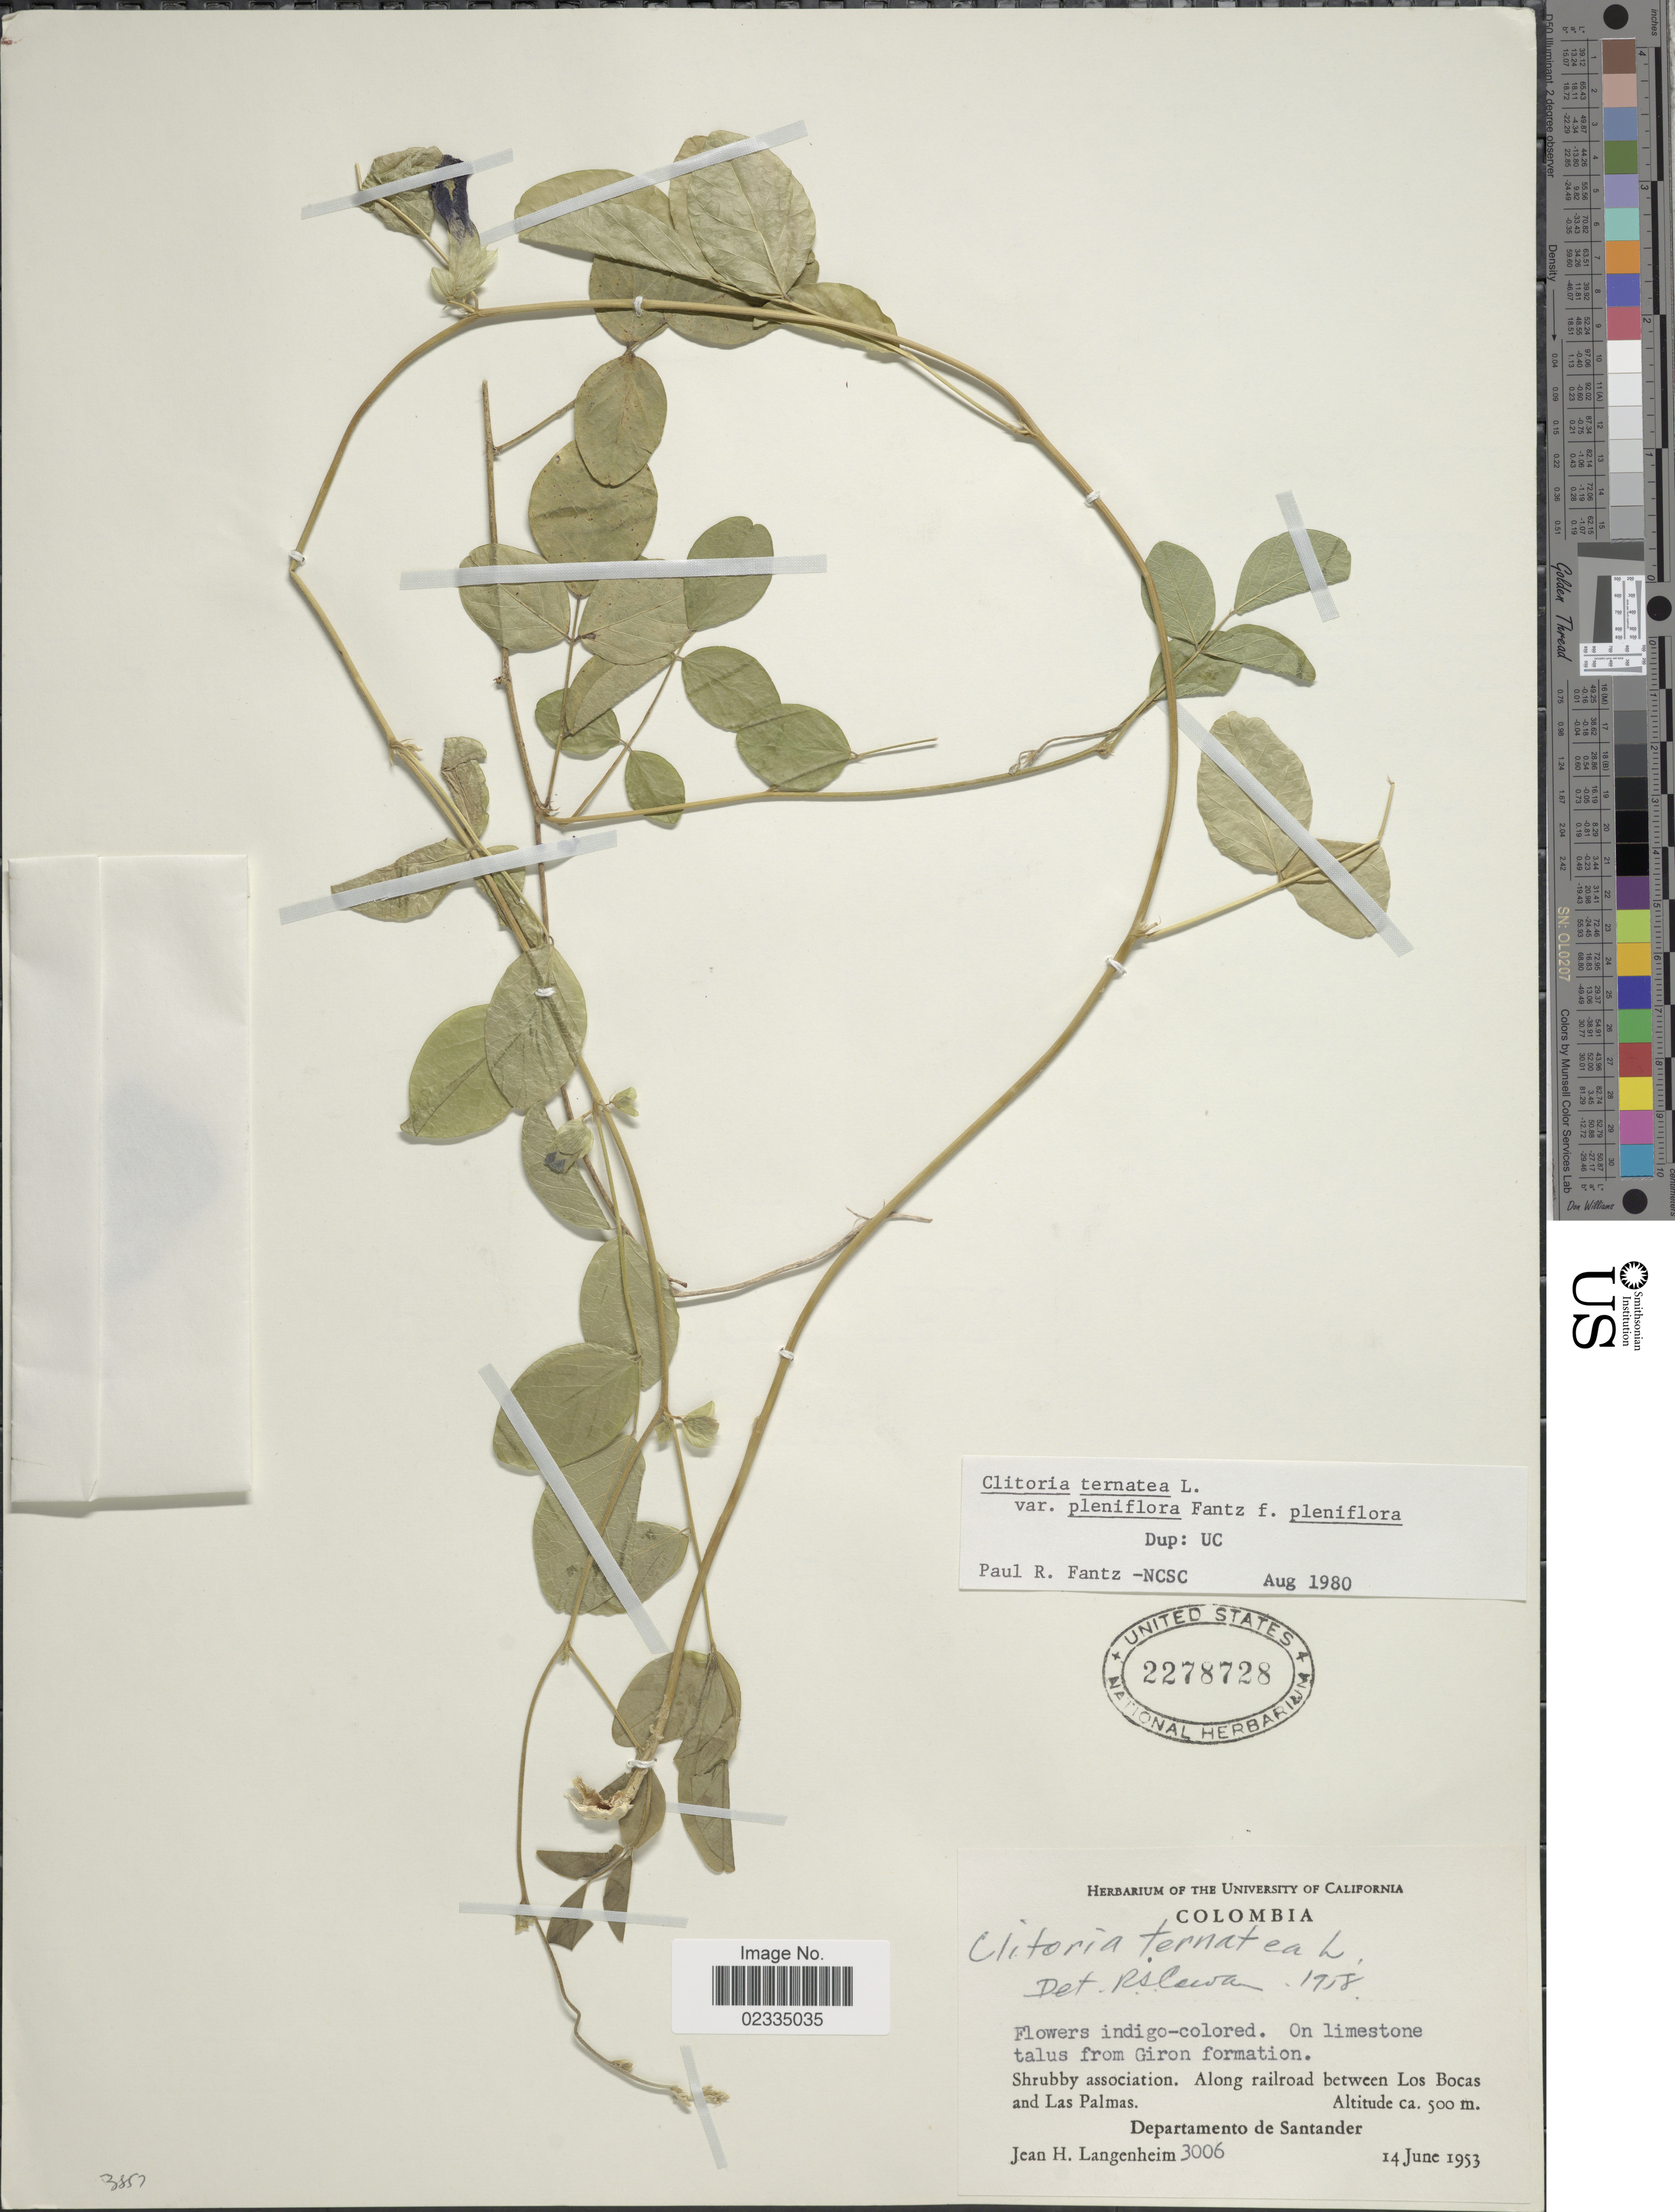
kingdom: Plantae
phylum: Tracheophyta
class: Magnoliopsida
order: Fabales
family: Fabaceae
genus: Clitoria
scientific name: Clitoria ternatea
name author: L.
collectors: J. H. Langenheim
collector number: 3006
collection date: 1953-06-14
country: Colombia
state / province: Santander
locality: Along railroad between Los Bocas and Las Palmas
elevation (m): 500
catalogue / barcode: US 2278728